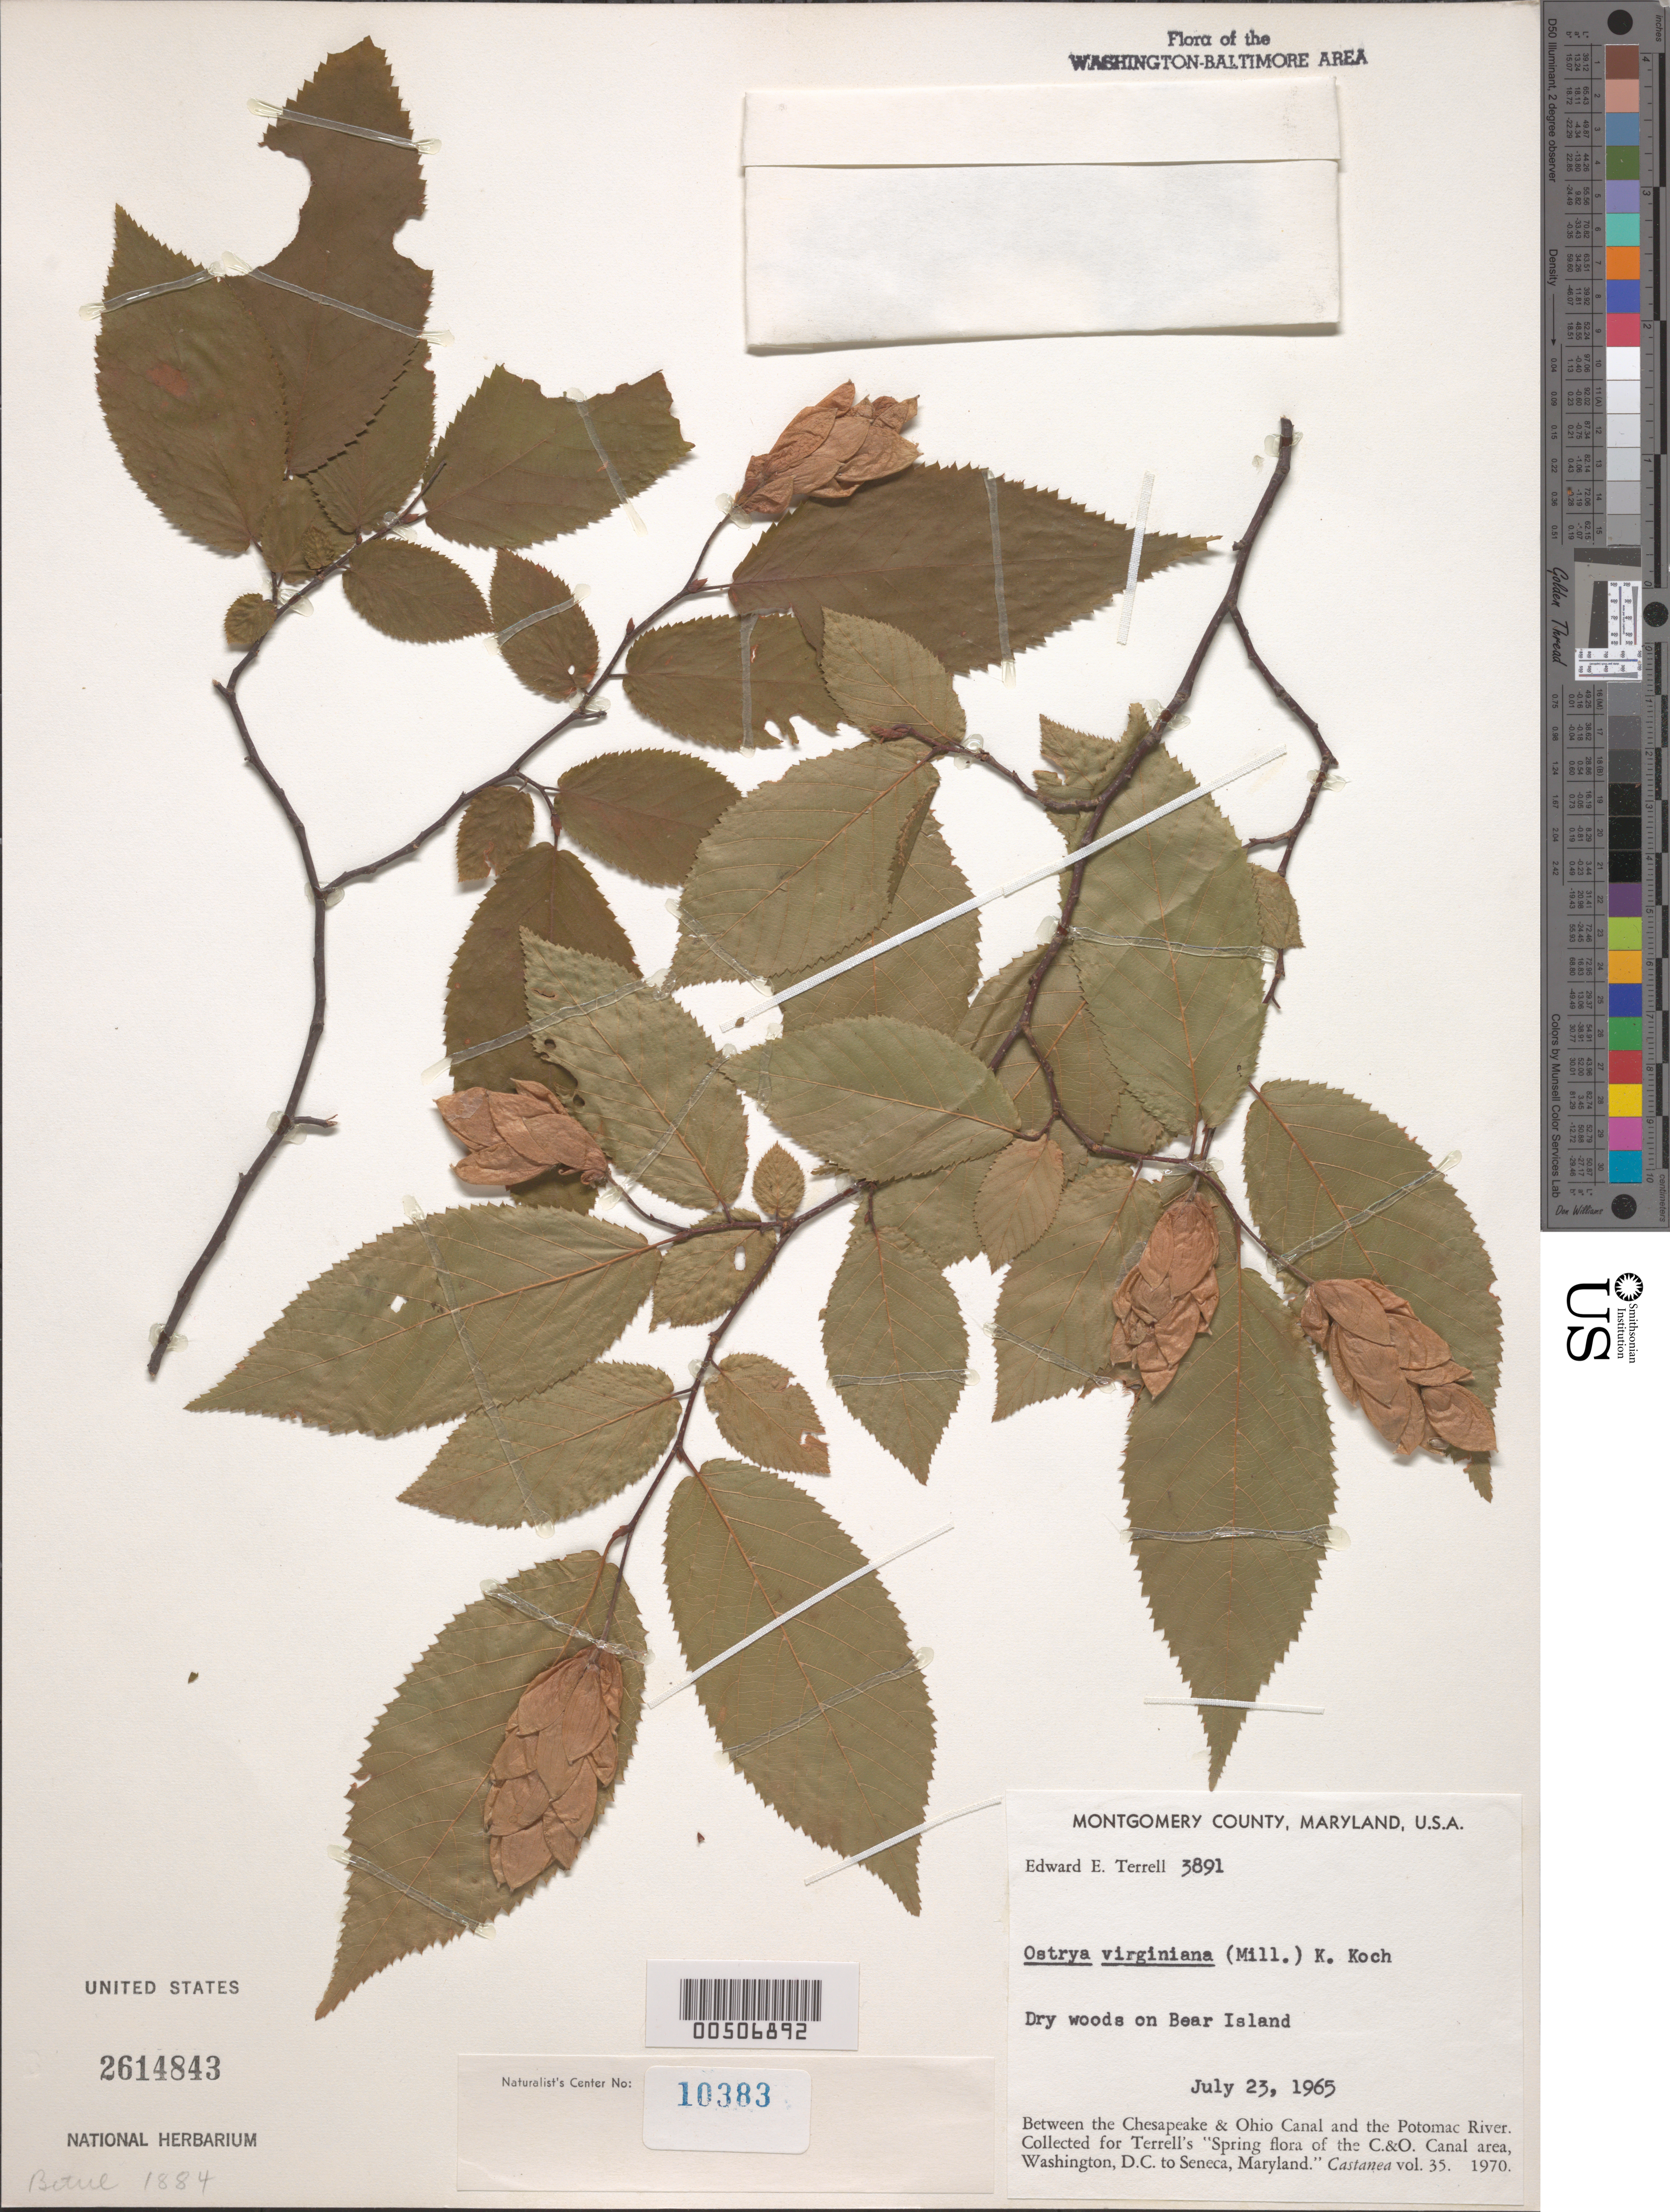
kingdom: Plantae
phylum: Tracheophyta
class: Magnoliopsida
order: Fagales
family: Betulaceae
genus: Ostrya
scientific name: Ostrya virginiana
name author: (Mill.) K. Koch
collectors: E. E. Terrell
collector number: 3891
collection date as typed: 23 Jul 1965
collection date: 1965-07-23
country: United States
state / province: Maryland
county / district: Montgomery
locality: between C & O Canal and Potomac River, Bear Island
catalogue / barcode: US 2614843